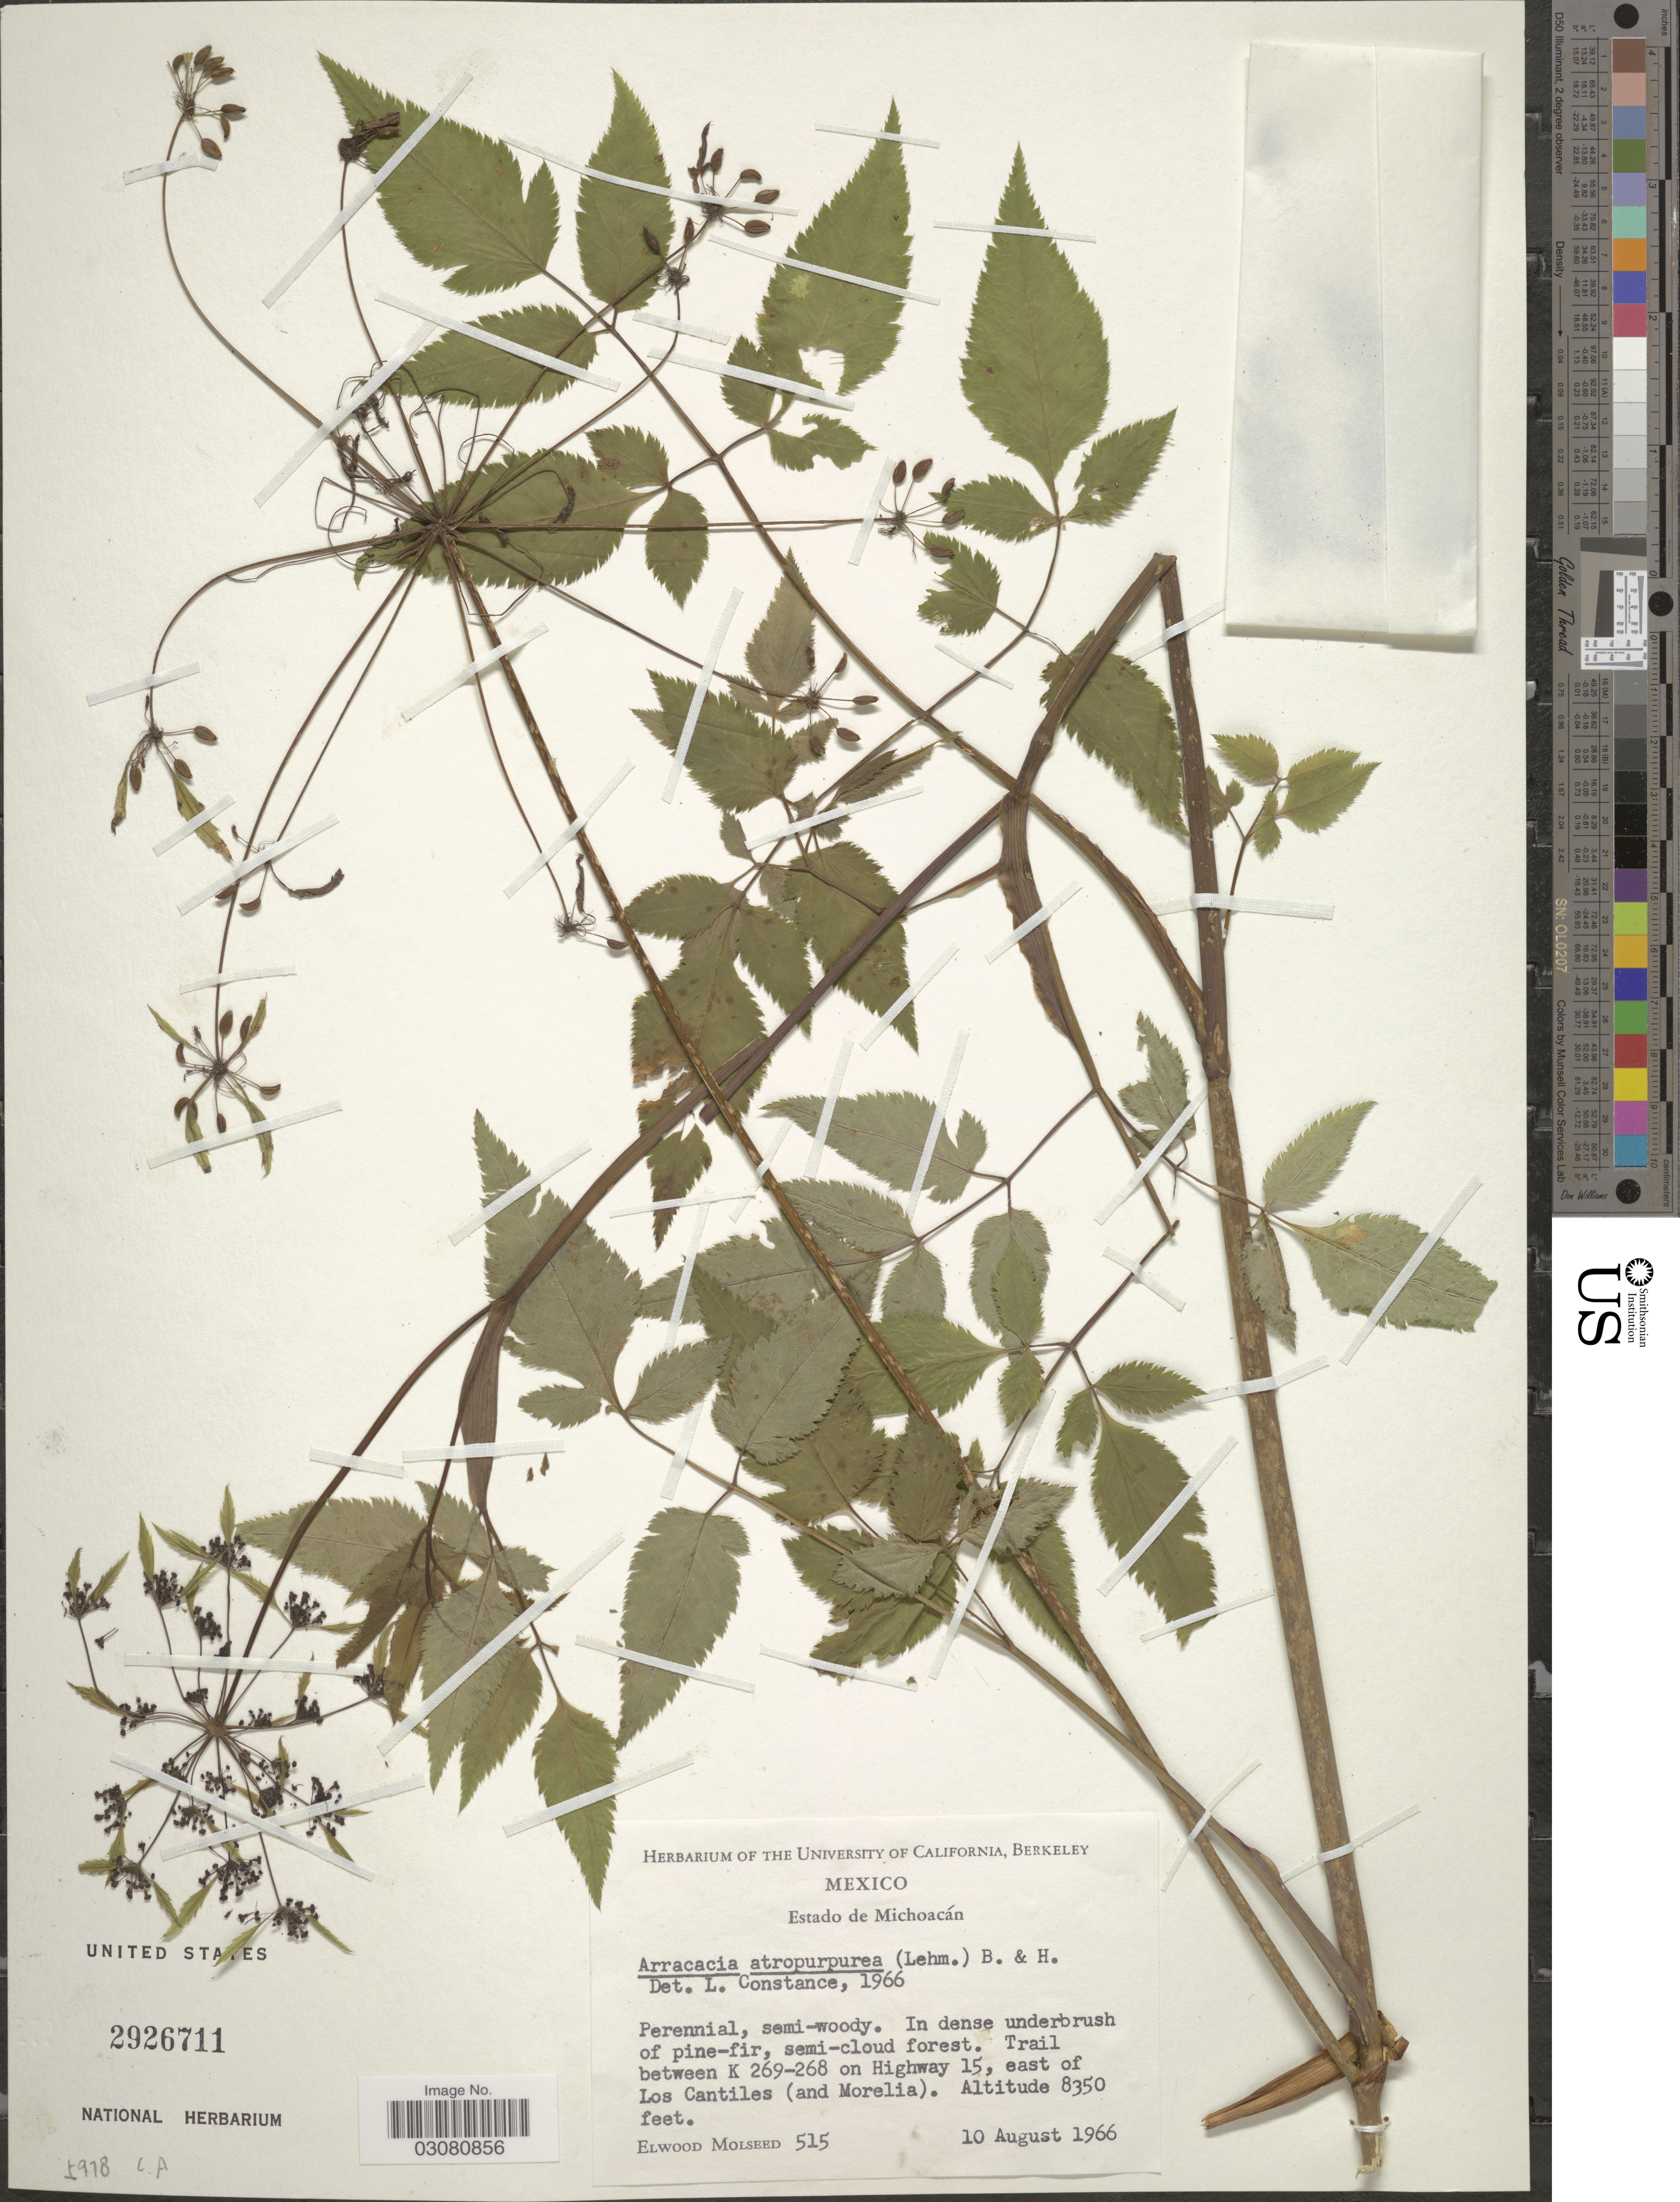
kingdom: Plantae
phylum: Tracheophyta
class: Magnoliopsida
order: Apiales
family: Apiaceae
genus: Arracacia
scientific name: Arracacia atropurpurea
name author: (Lehm.) Benth. & Hook. f. ex Hemsl.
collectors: E. Molseed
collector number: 515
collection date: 1966-08-10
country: Mexico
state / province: Michoacán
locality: Trail between K 269-268 on Highway 15, east of Los Cantiles (and Morelia).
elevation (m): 2545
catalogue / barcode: US 2926711